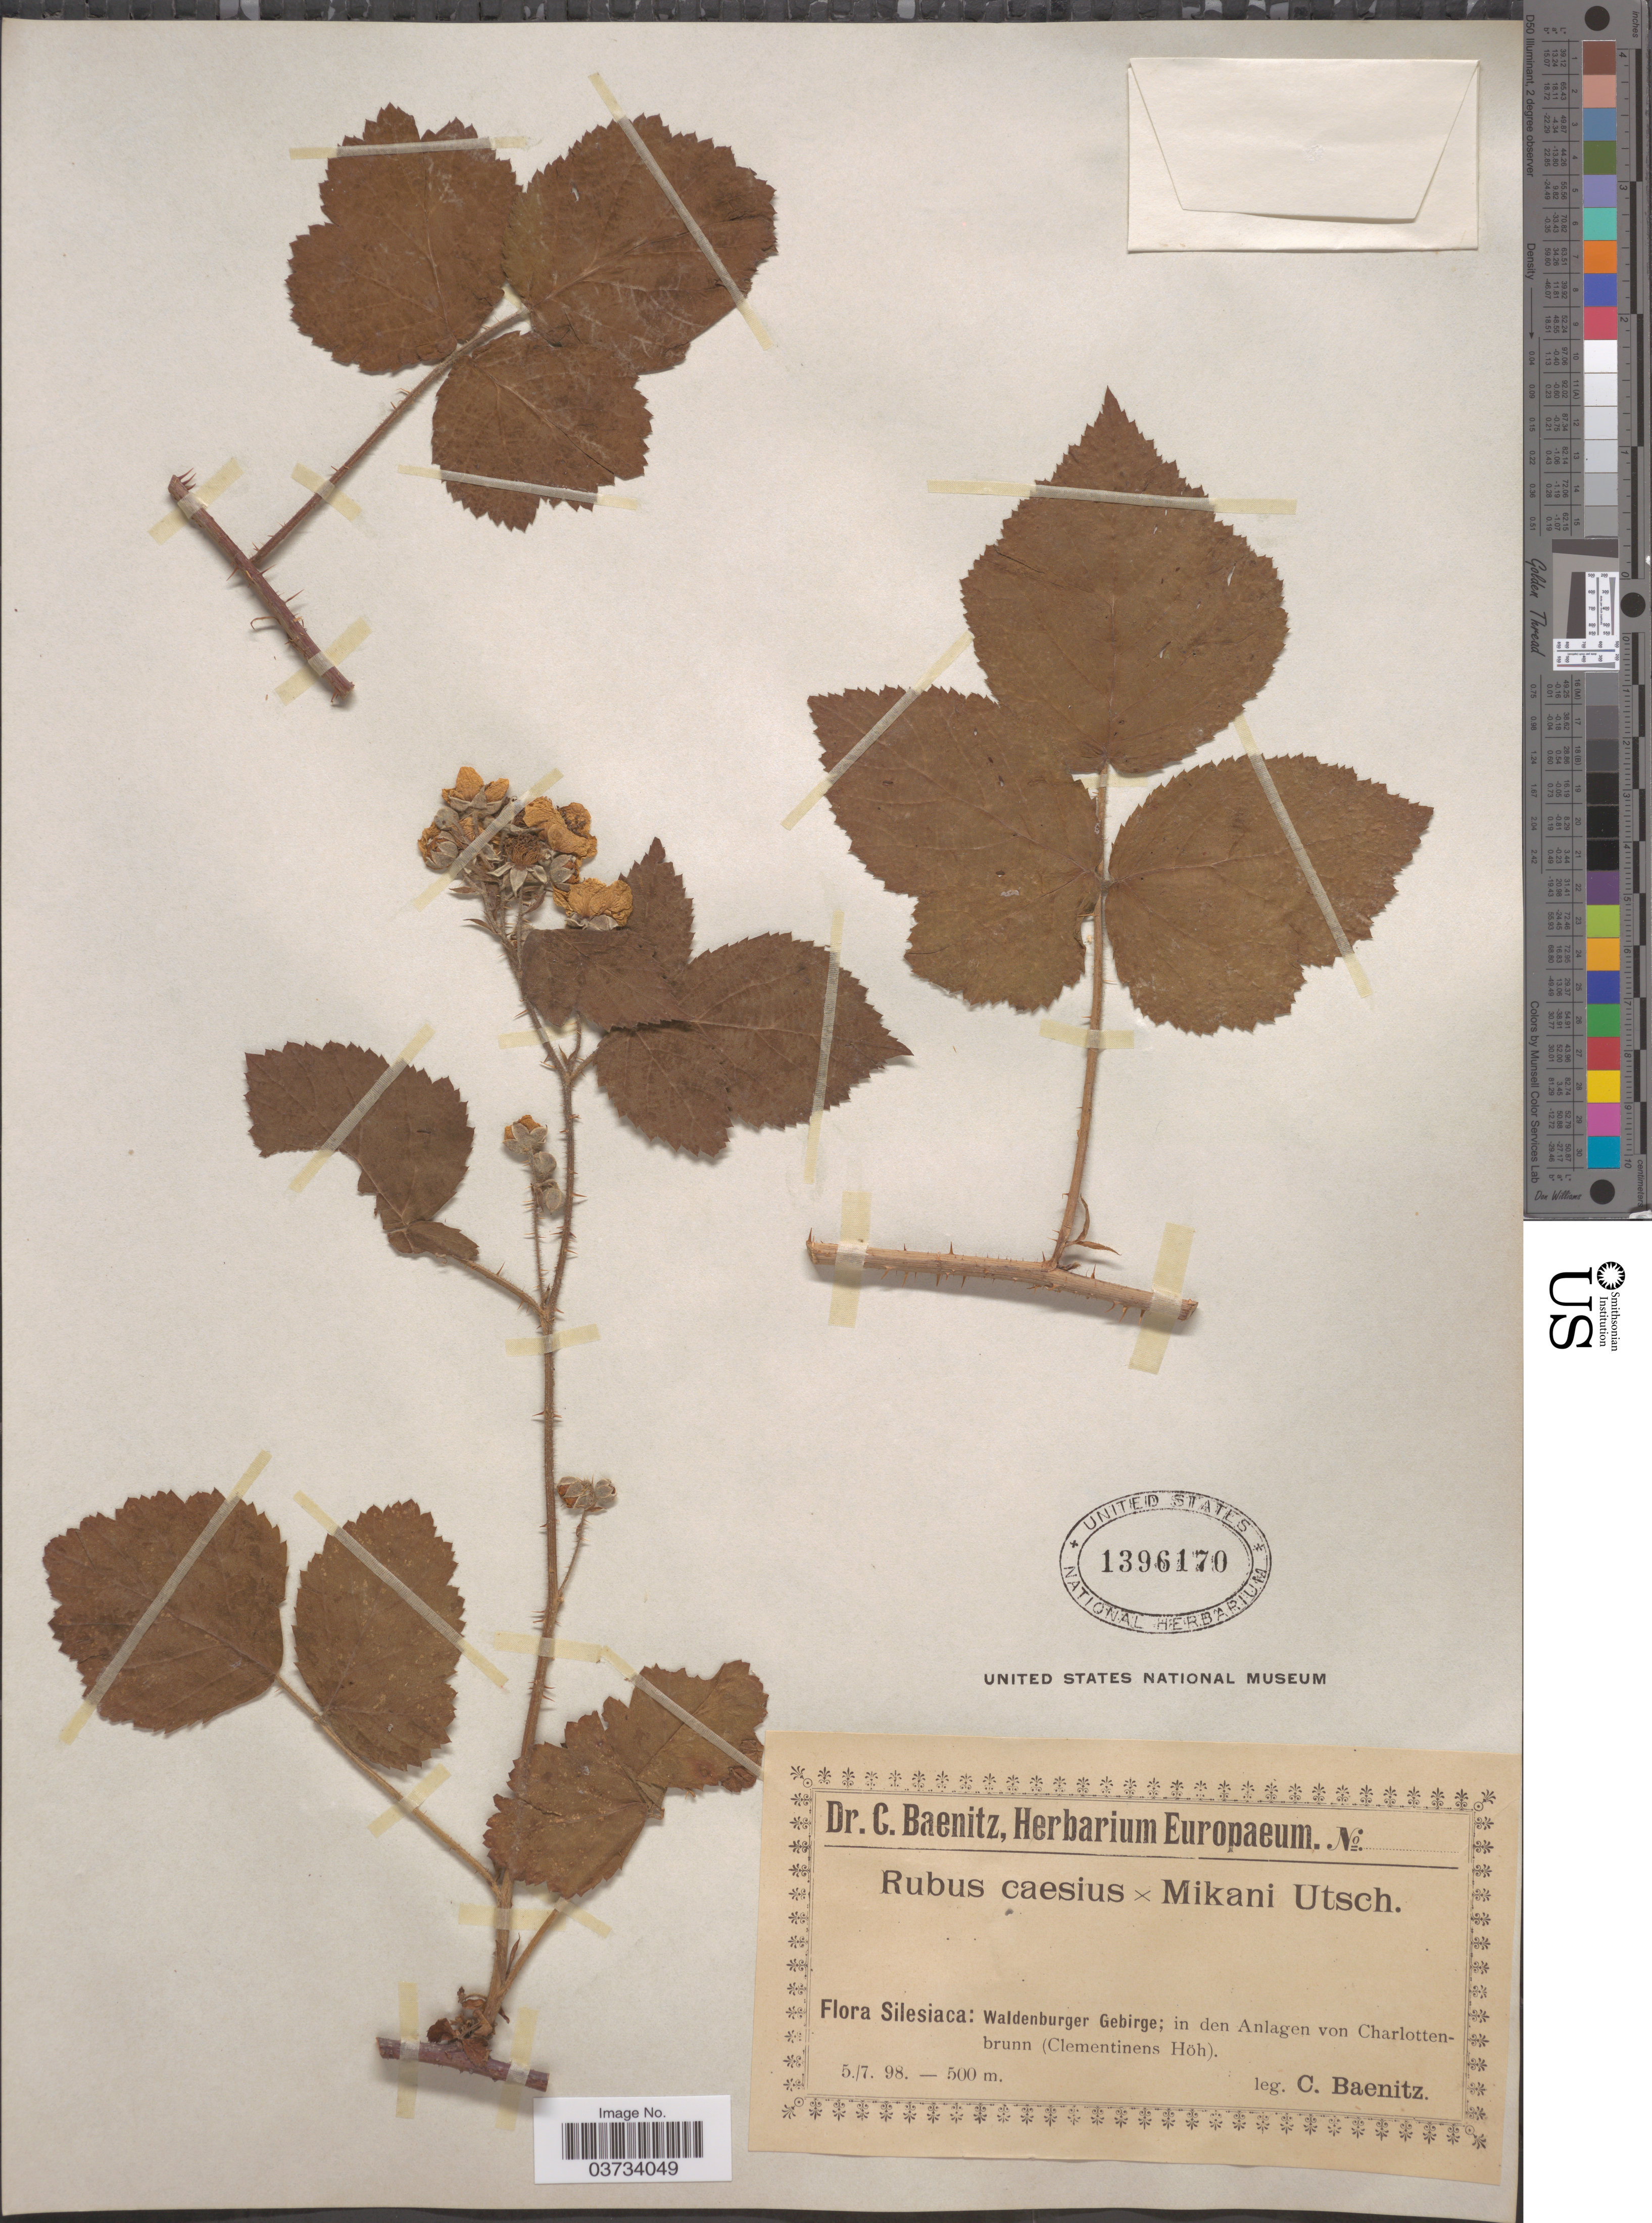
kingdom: Plantae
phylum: Tracheophyta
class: Magnoliopsida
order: Rosales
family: Rosaceae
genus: Rubus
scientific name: Rubus caesius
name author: L.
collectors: C. G. Baenitz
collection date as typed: Transcribed d/m/y: 5/7/98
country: Poland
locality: Silesiaca: Waldenburger Gebirge; in den Anlagen von Charlottenbrunn (Clementinens Höh).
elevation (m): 500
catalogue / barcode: US 1396170